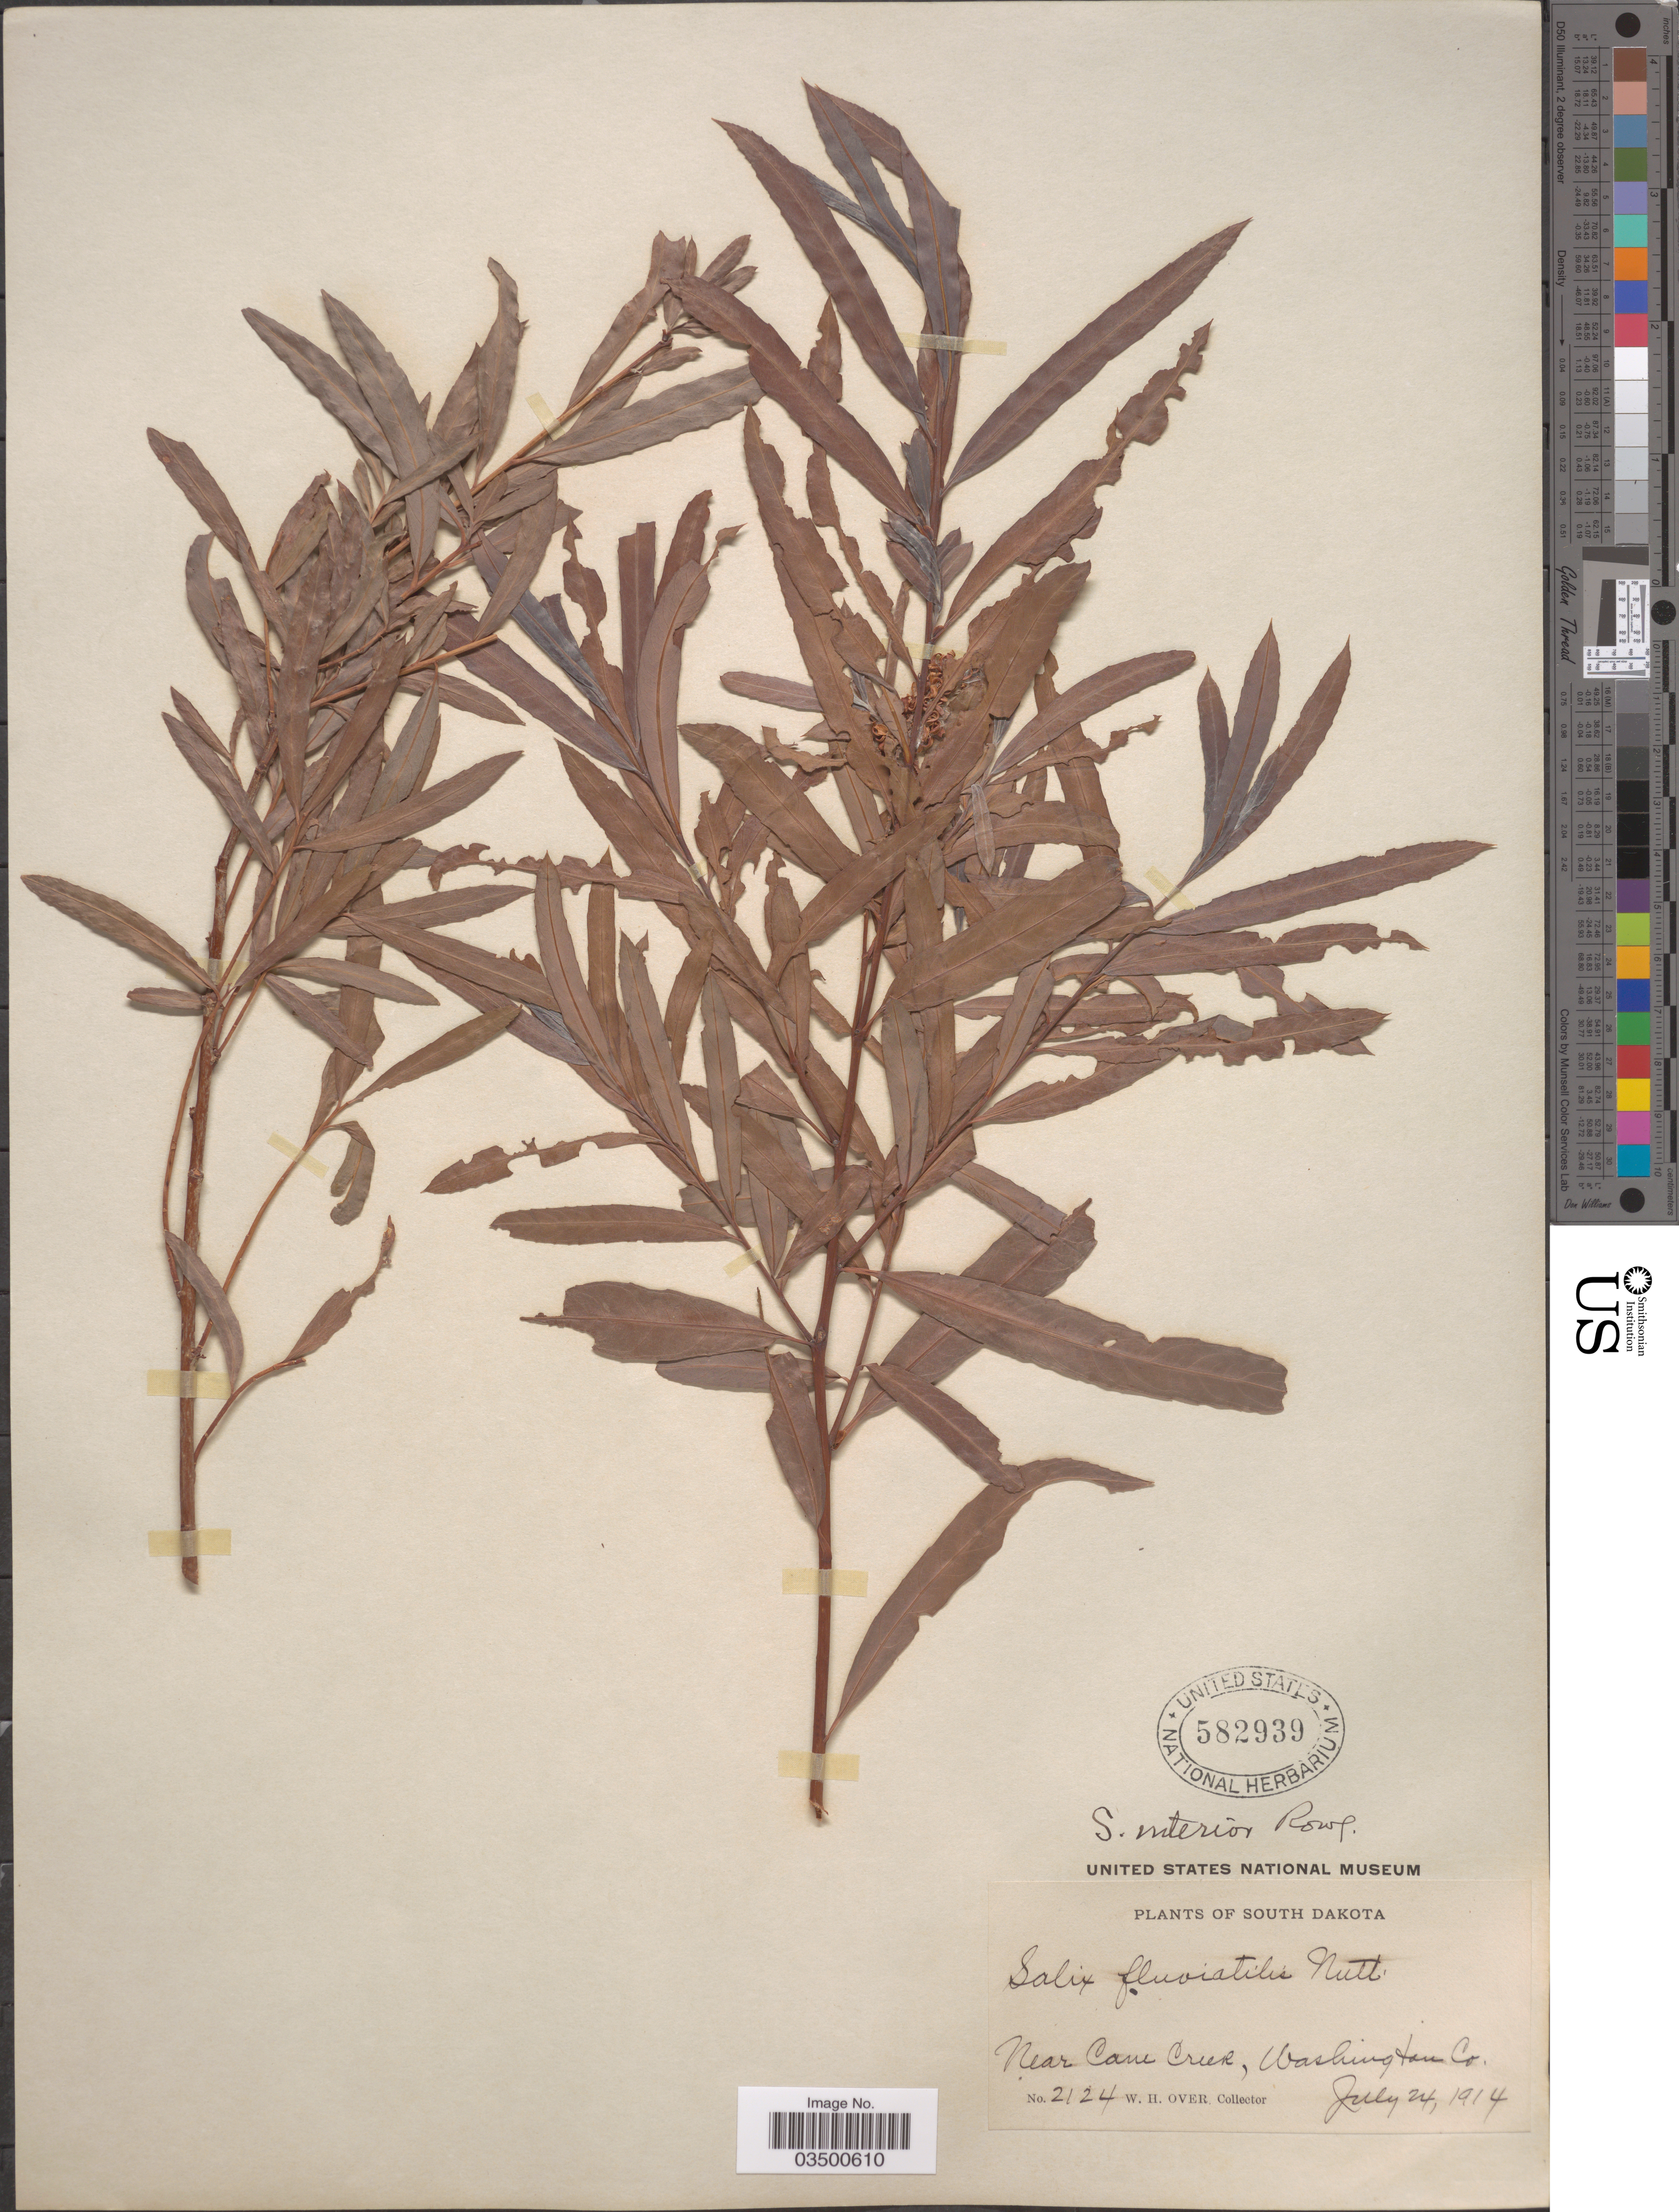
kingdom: Plantae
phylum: Tracheophyta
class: Magnoliopsida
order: Malpighiales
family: Salicaceae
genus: Salix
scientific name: Salix interior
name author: Rowlee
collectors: W. Over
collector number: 2124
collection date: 1914-07-24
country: United States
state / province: South Dakota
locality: Near Cane Creek, Washington Co.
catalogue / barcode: US 582939